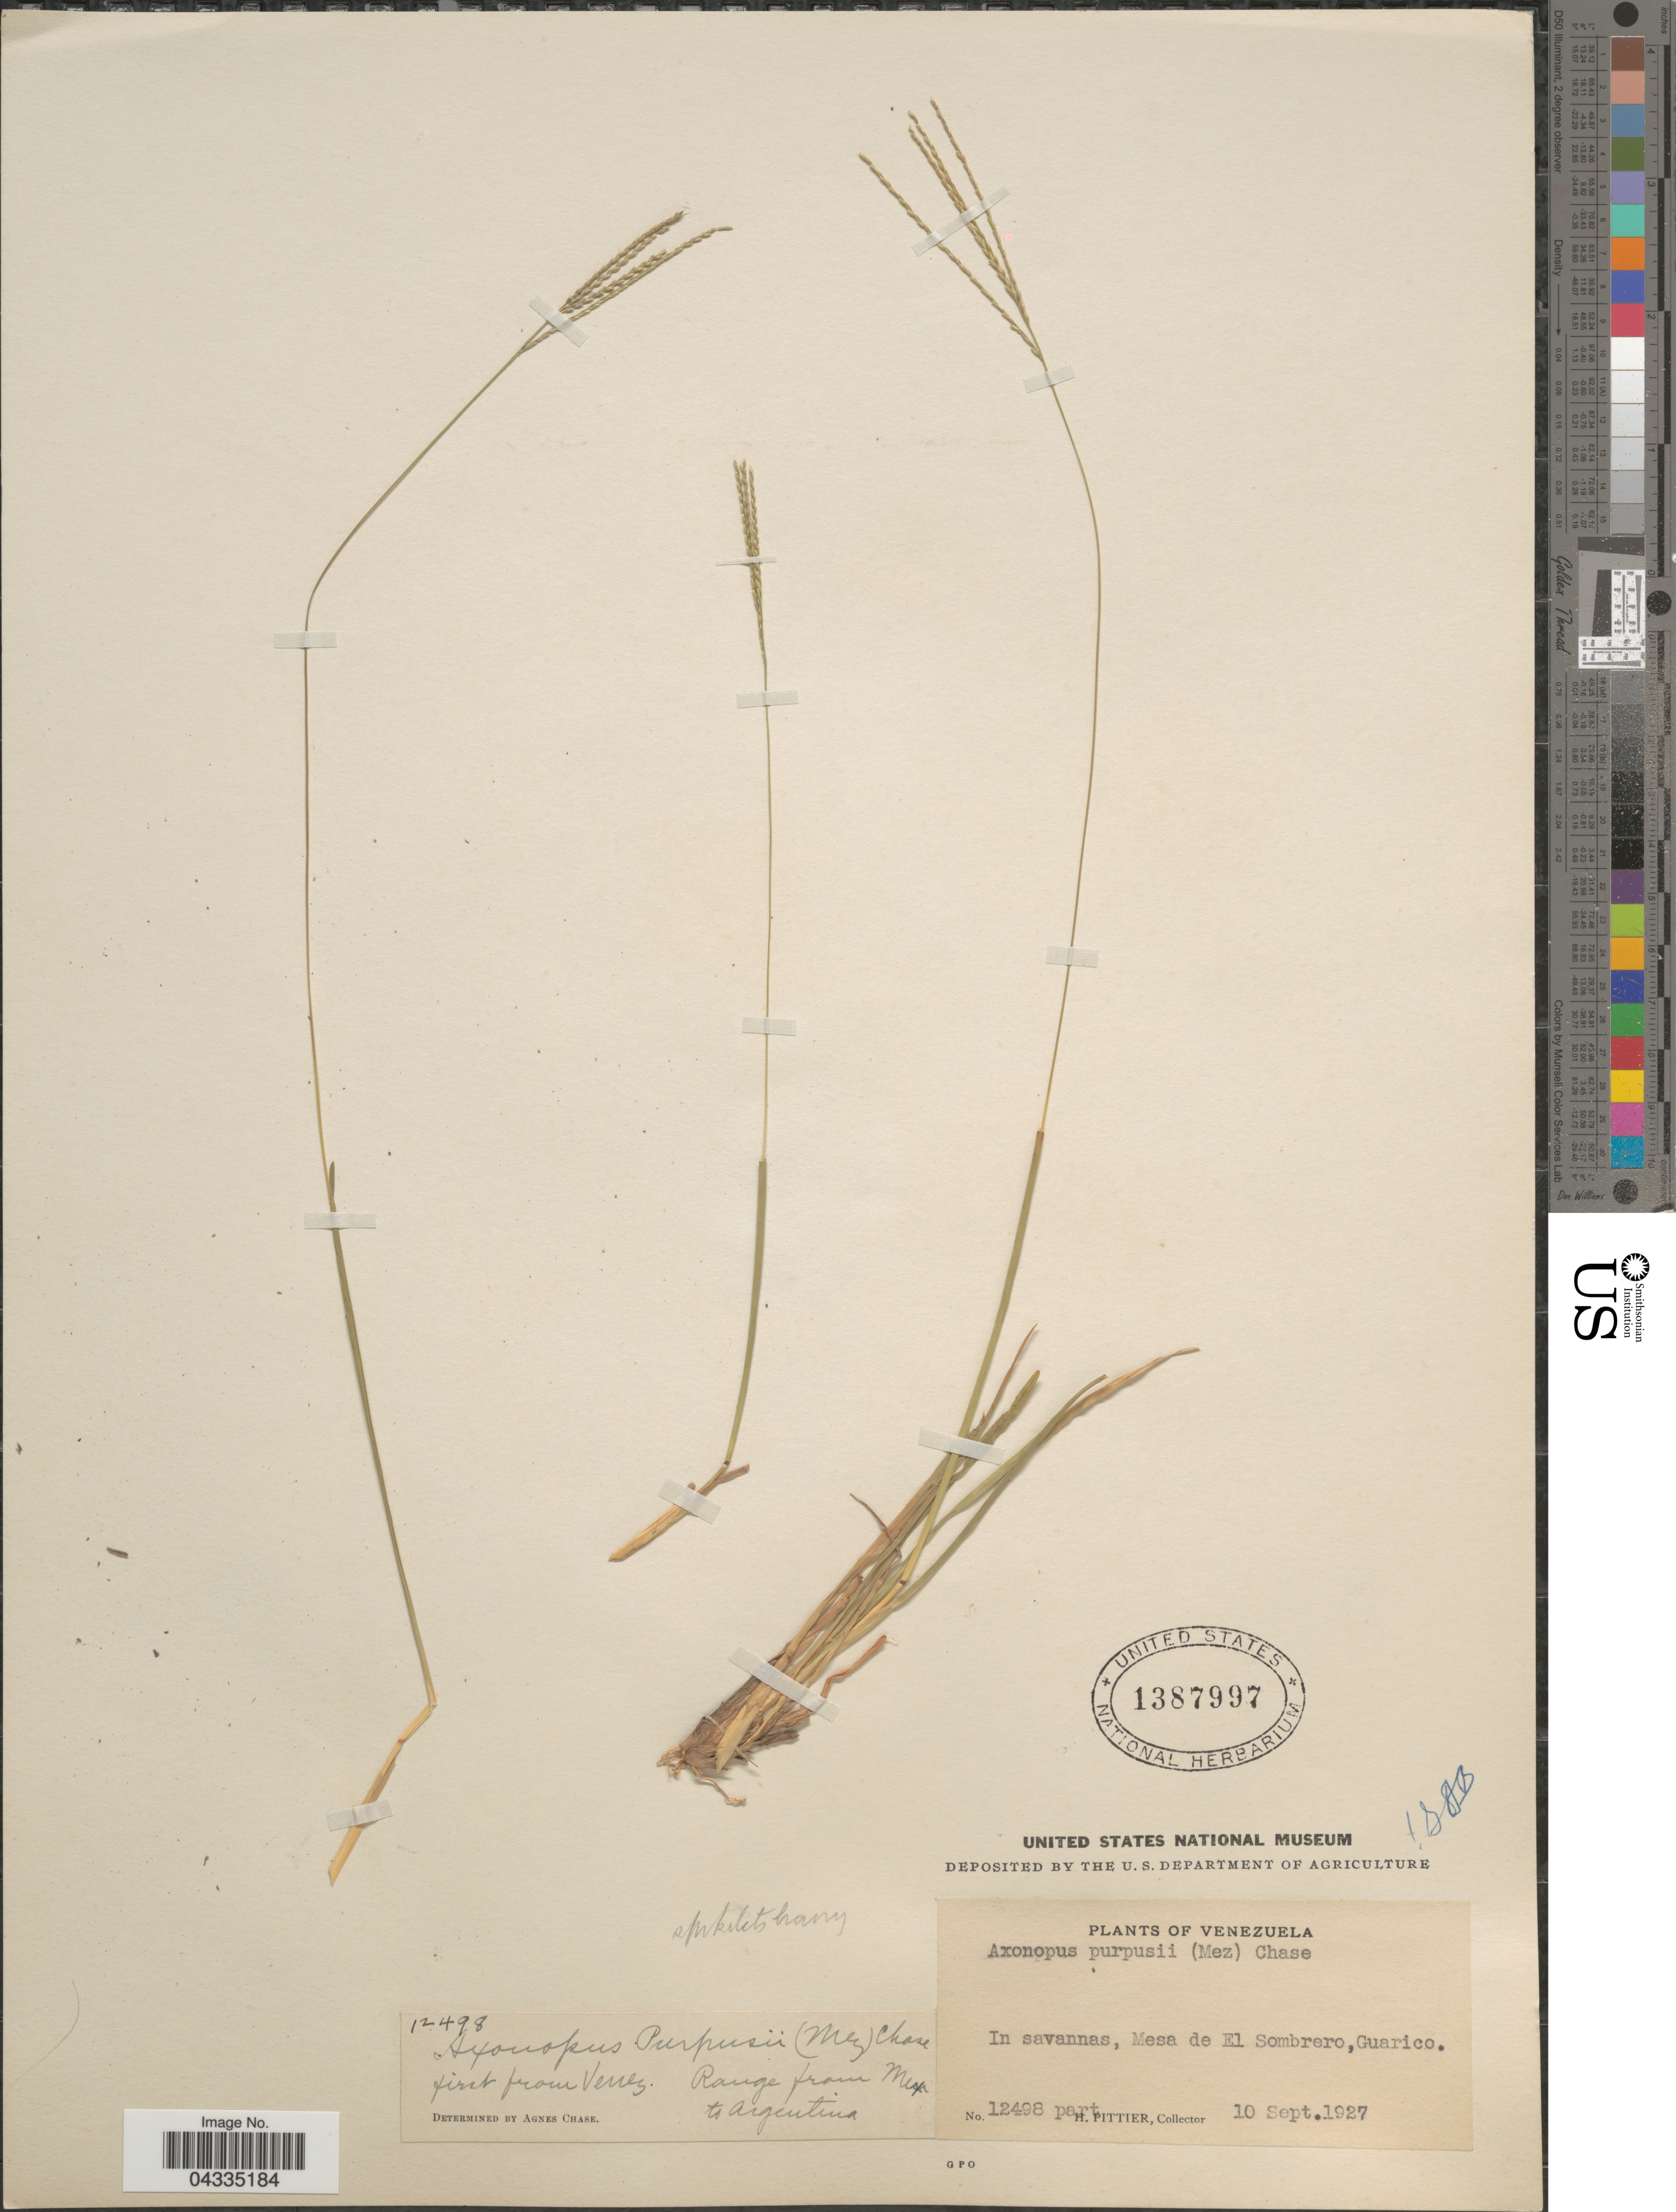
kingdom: Plantae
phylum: Tracheophyta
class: Liliopsida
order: Poales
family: Poaceae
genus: Axonopus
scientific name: Axonopus purpusii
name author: (Mez) Chase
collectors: H. F. Pittier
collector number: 12498part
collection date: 1927-09-10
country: Venezuela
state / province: Guarico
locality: In savannas, Mesa de El Sombrero.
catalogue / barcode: US 1387997